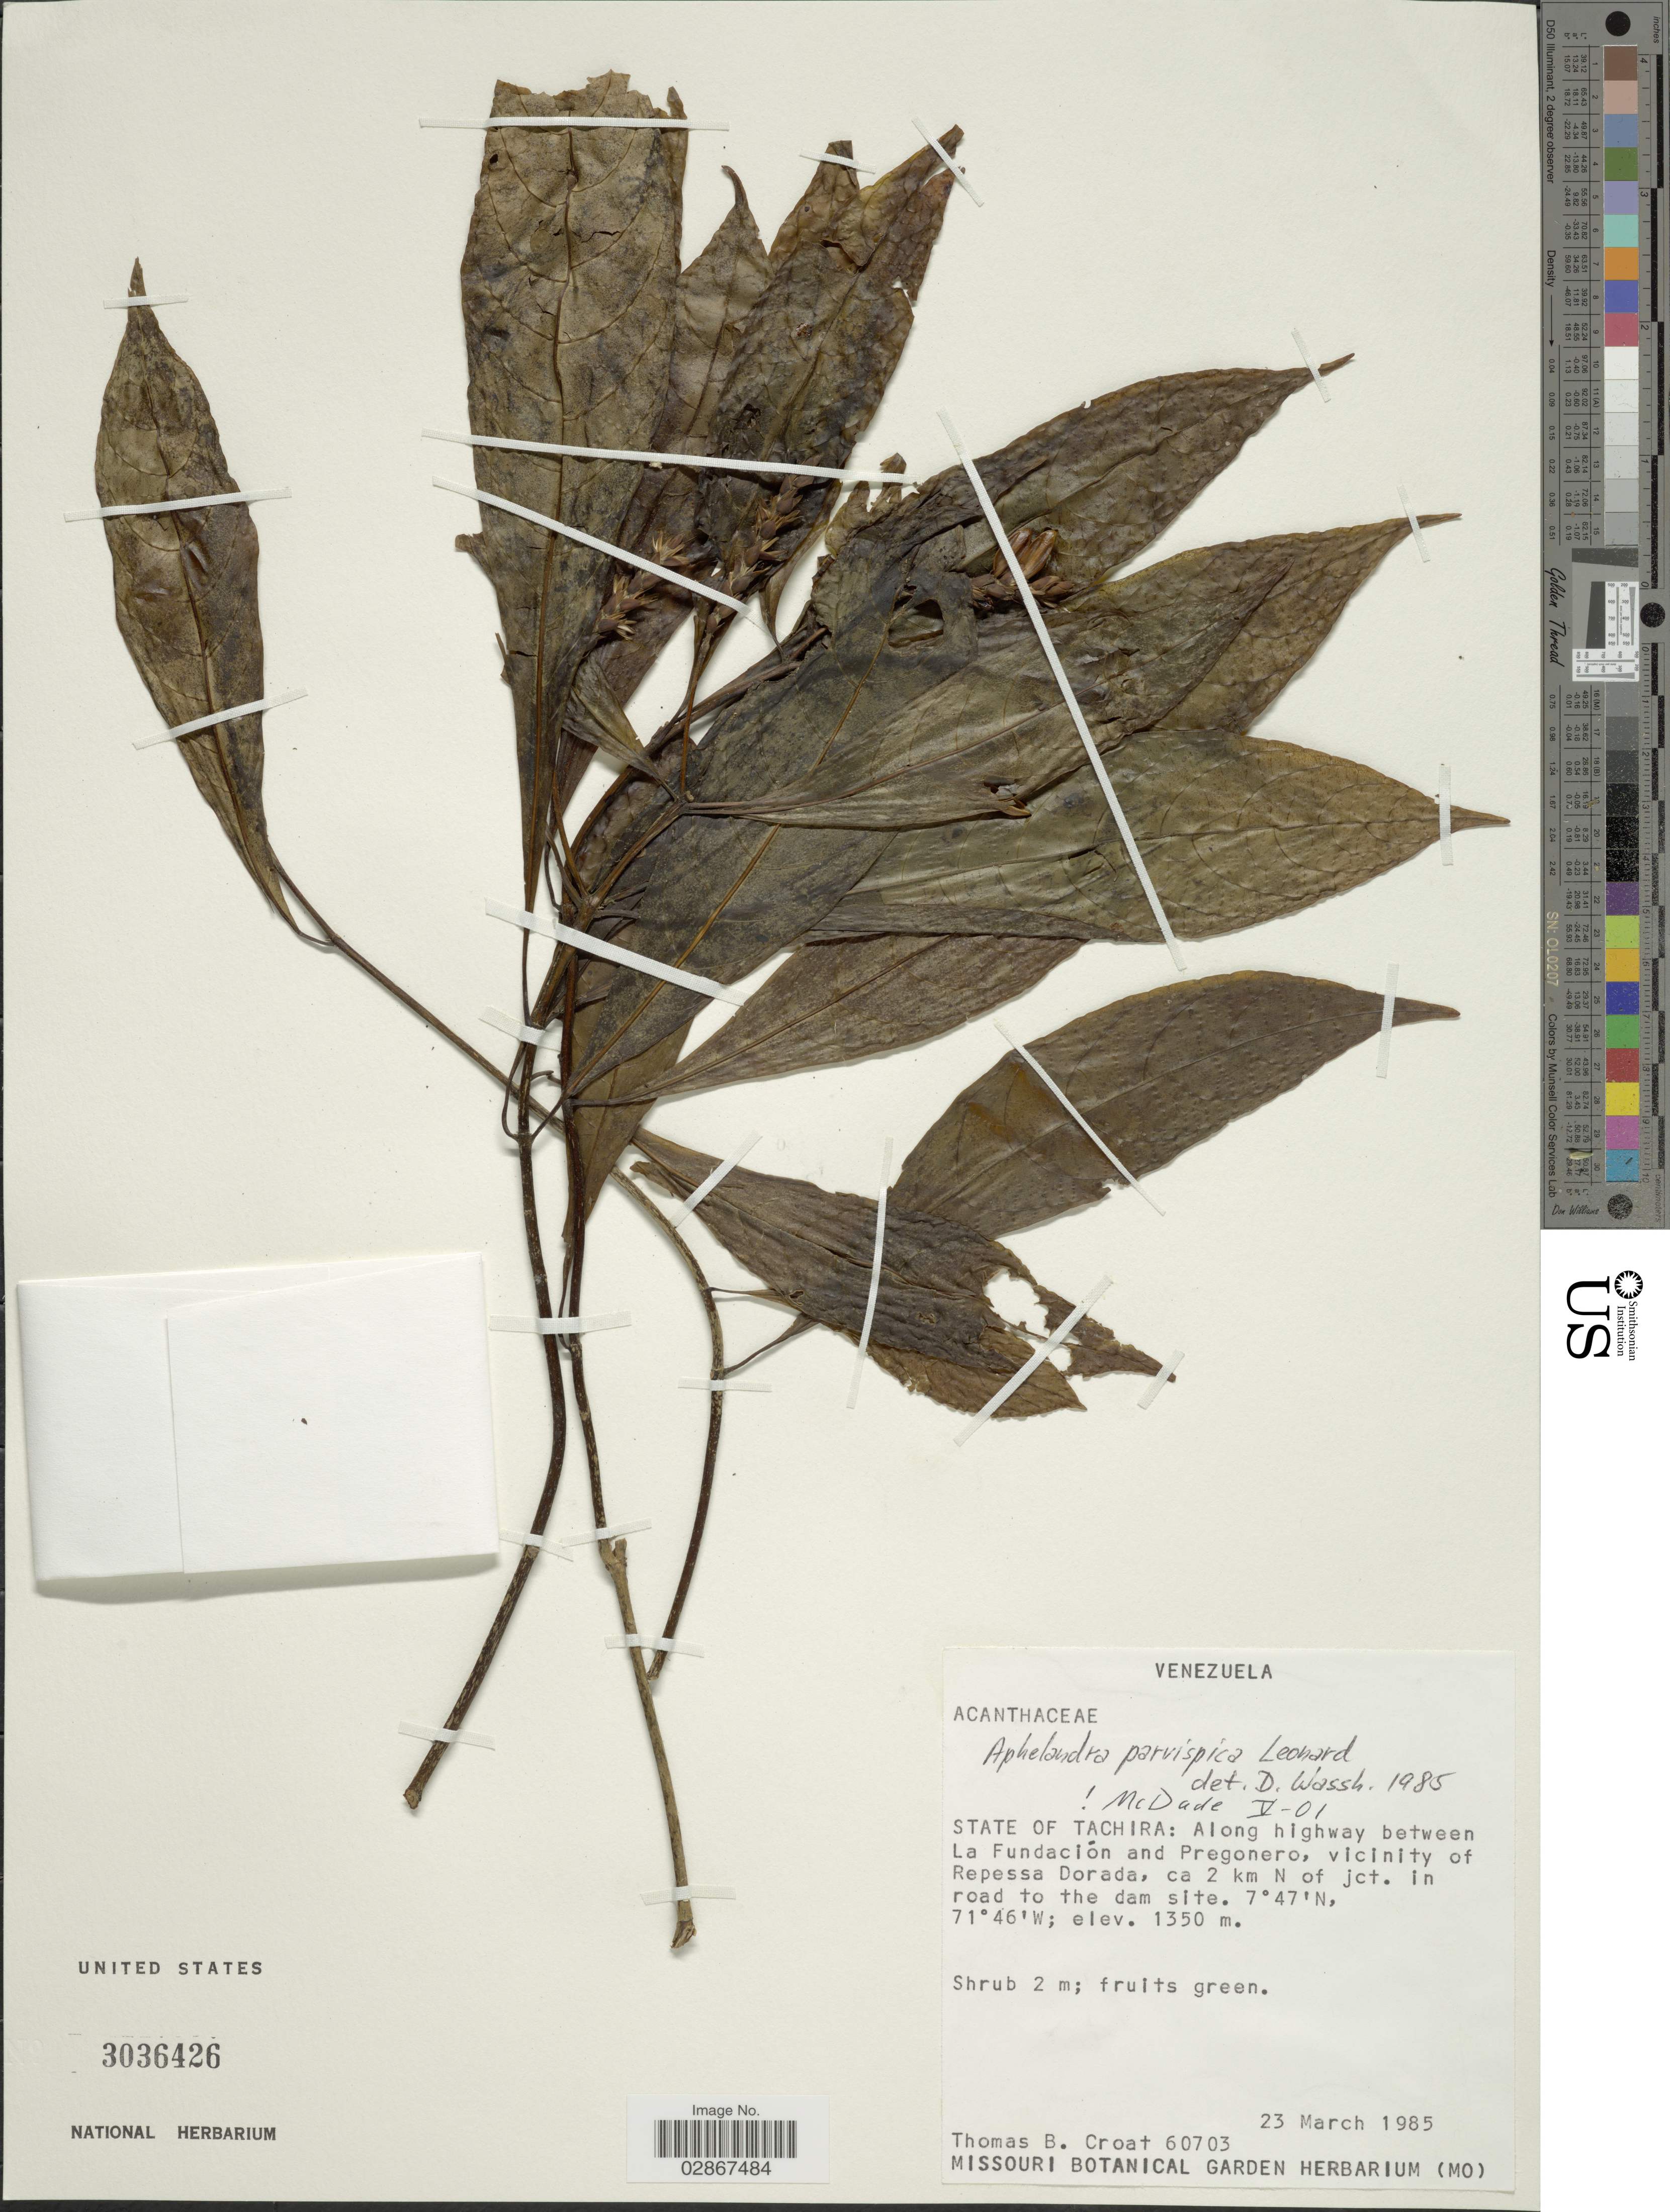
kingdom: Plantae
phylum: Tracheophyta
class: Magnoliopsida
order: Lamiales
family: Acanthaceae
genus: Aphelandra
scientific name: Aphelandra parvispica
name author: Leonard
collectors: T. B. Croat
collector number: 60703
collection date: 1985-03-23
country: Venezuela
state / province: Tachira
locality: Along highway between La Fundación and Pregonero, vicinity of Repessa Dorada, ca 2 km N of jct. in road to dam site.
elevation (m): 1350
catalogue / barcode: US 3036426